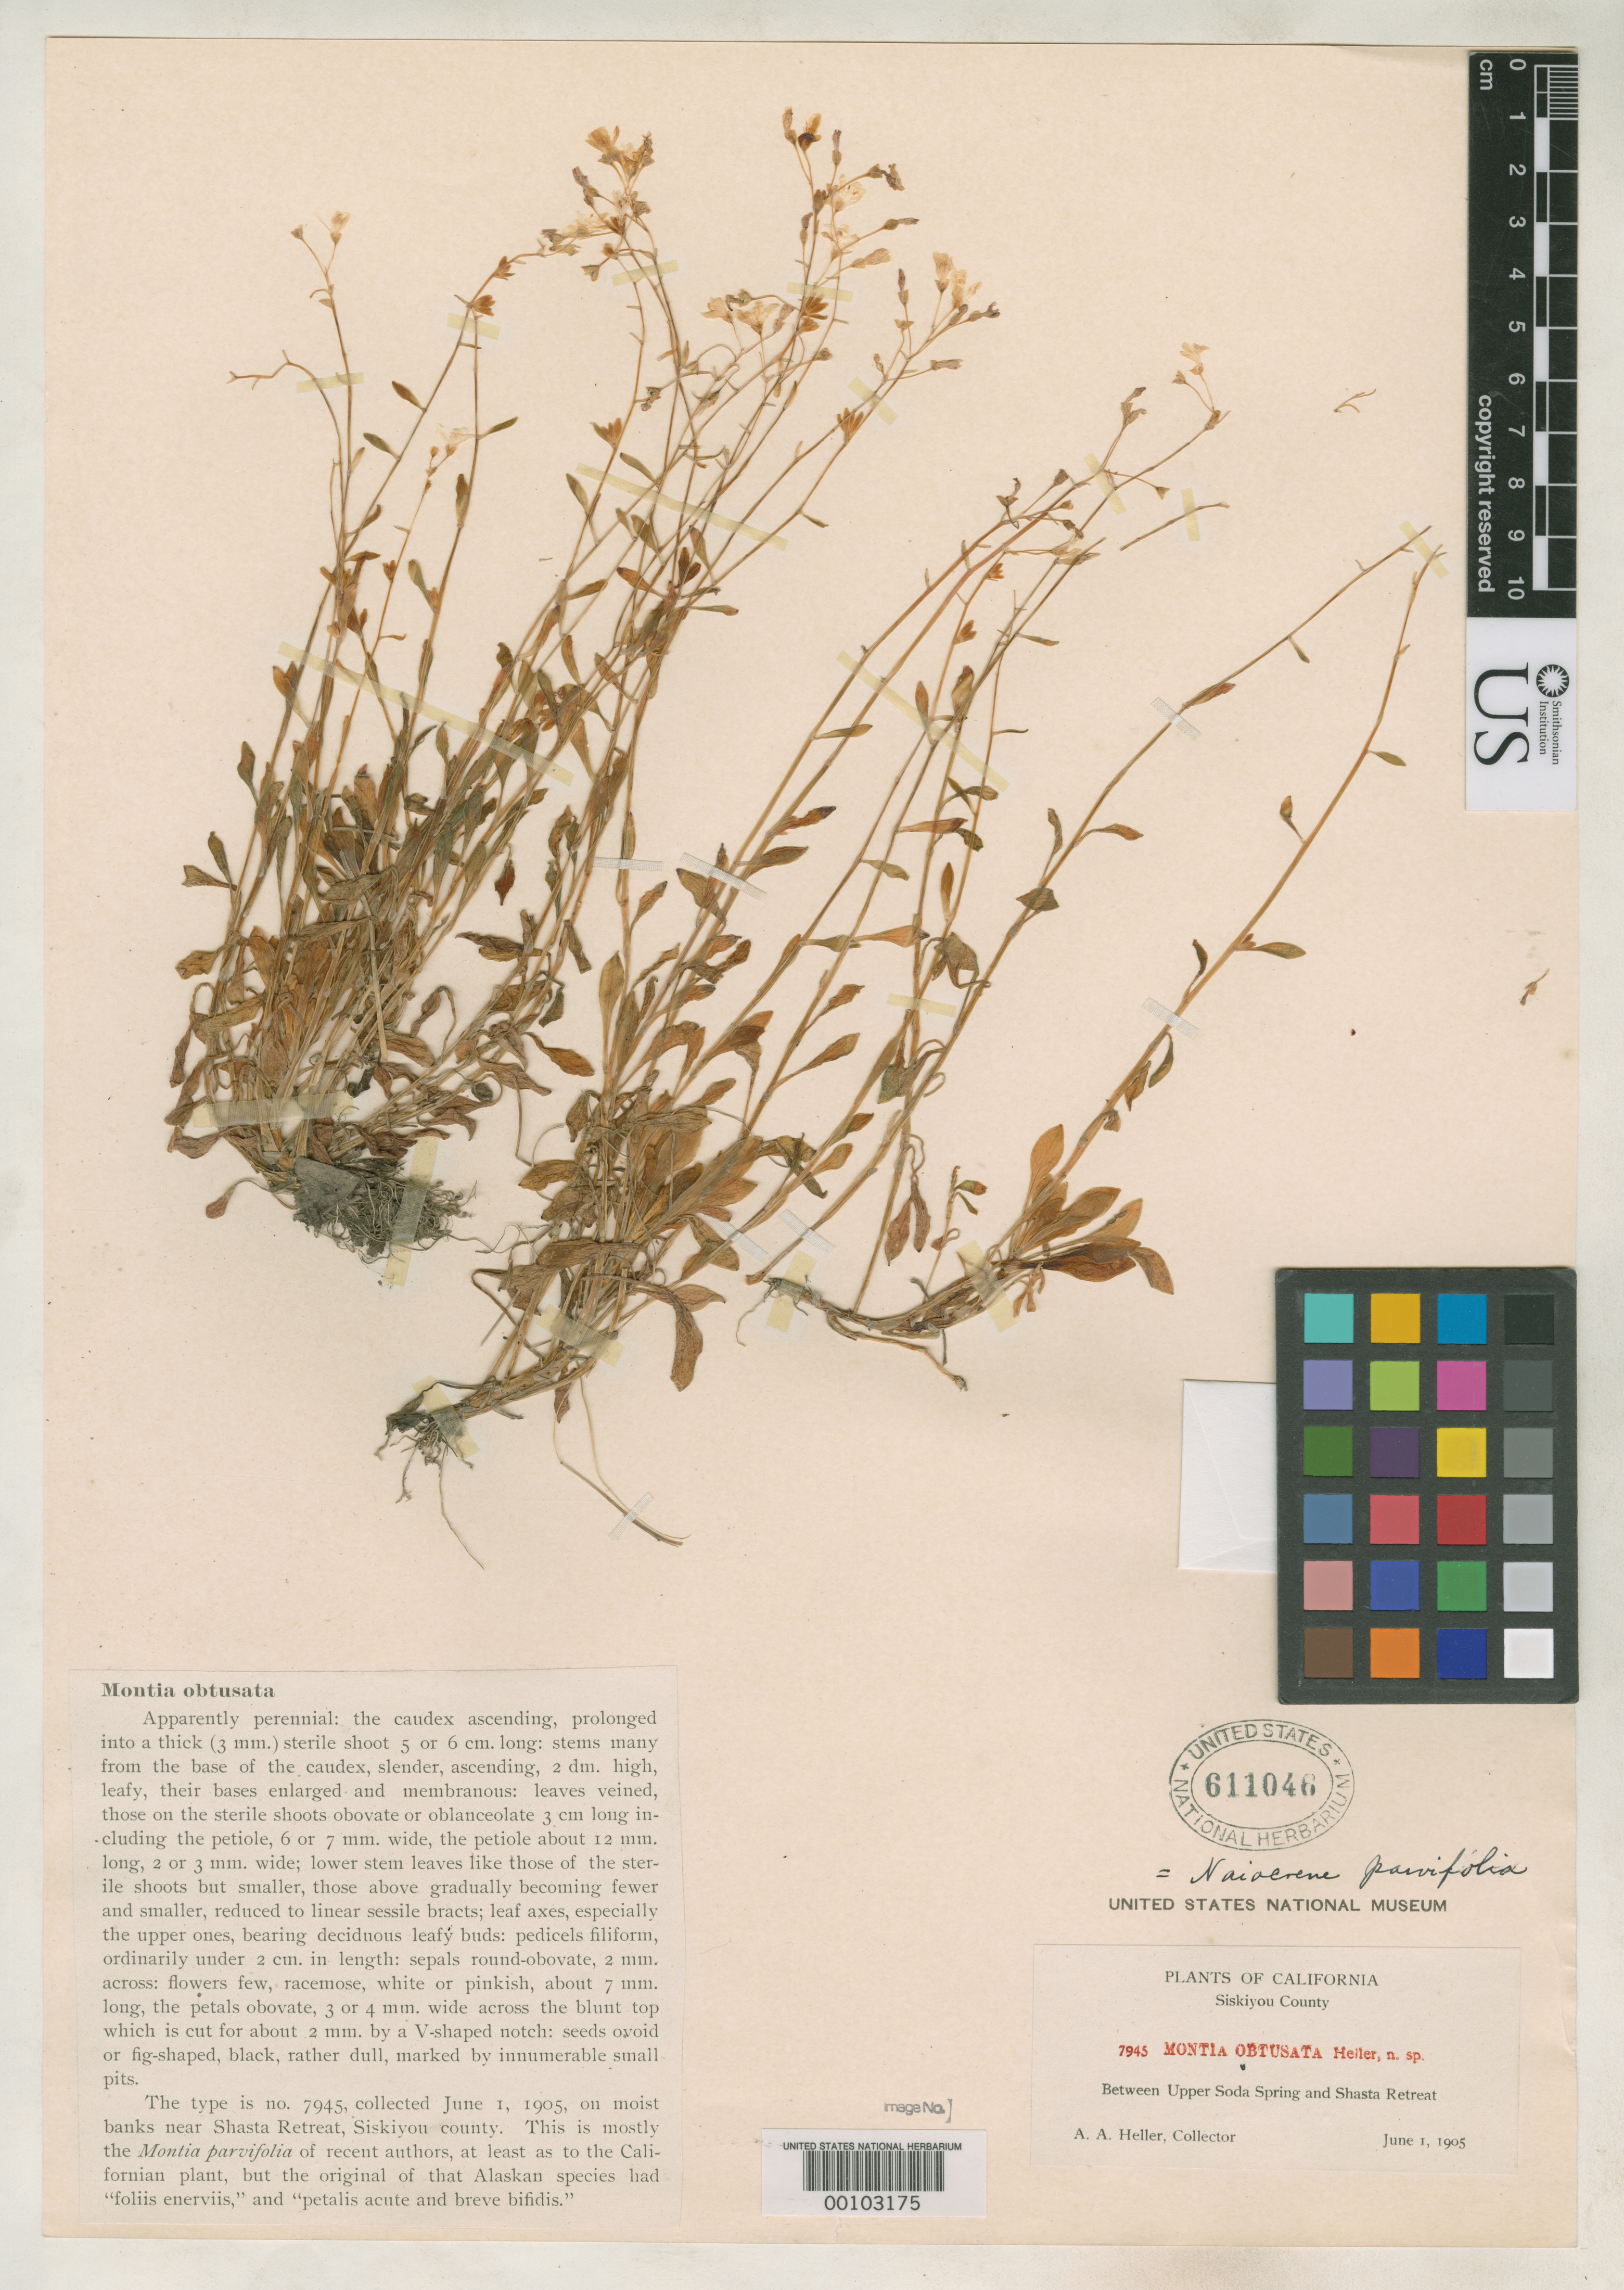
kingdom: Plantae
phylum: Tracheophyta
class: Magnoliopsida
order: Caryophyllales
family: Montiaceae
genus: Montia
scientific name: Montia obtusata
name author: A. Heller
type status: Isotype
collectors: A. A. Heller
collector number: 7945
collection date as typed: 01 Jun 1905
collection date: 1905-06-01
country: United States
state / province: California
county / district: Siskiyou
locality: Near Shasta Retreat.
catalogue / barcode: US 661046